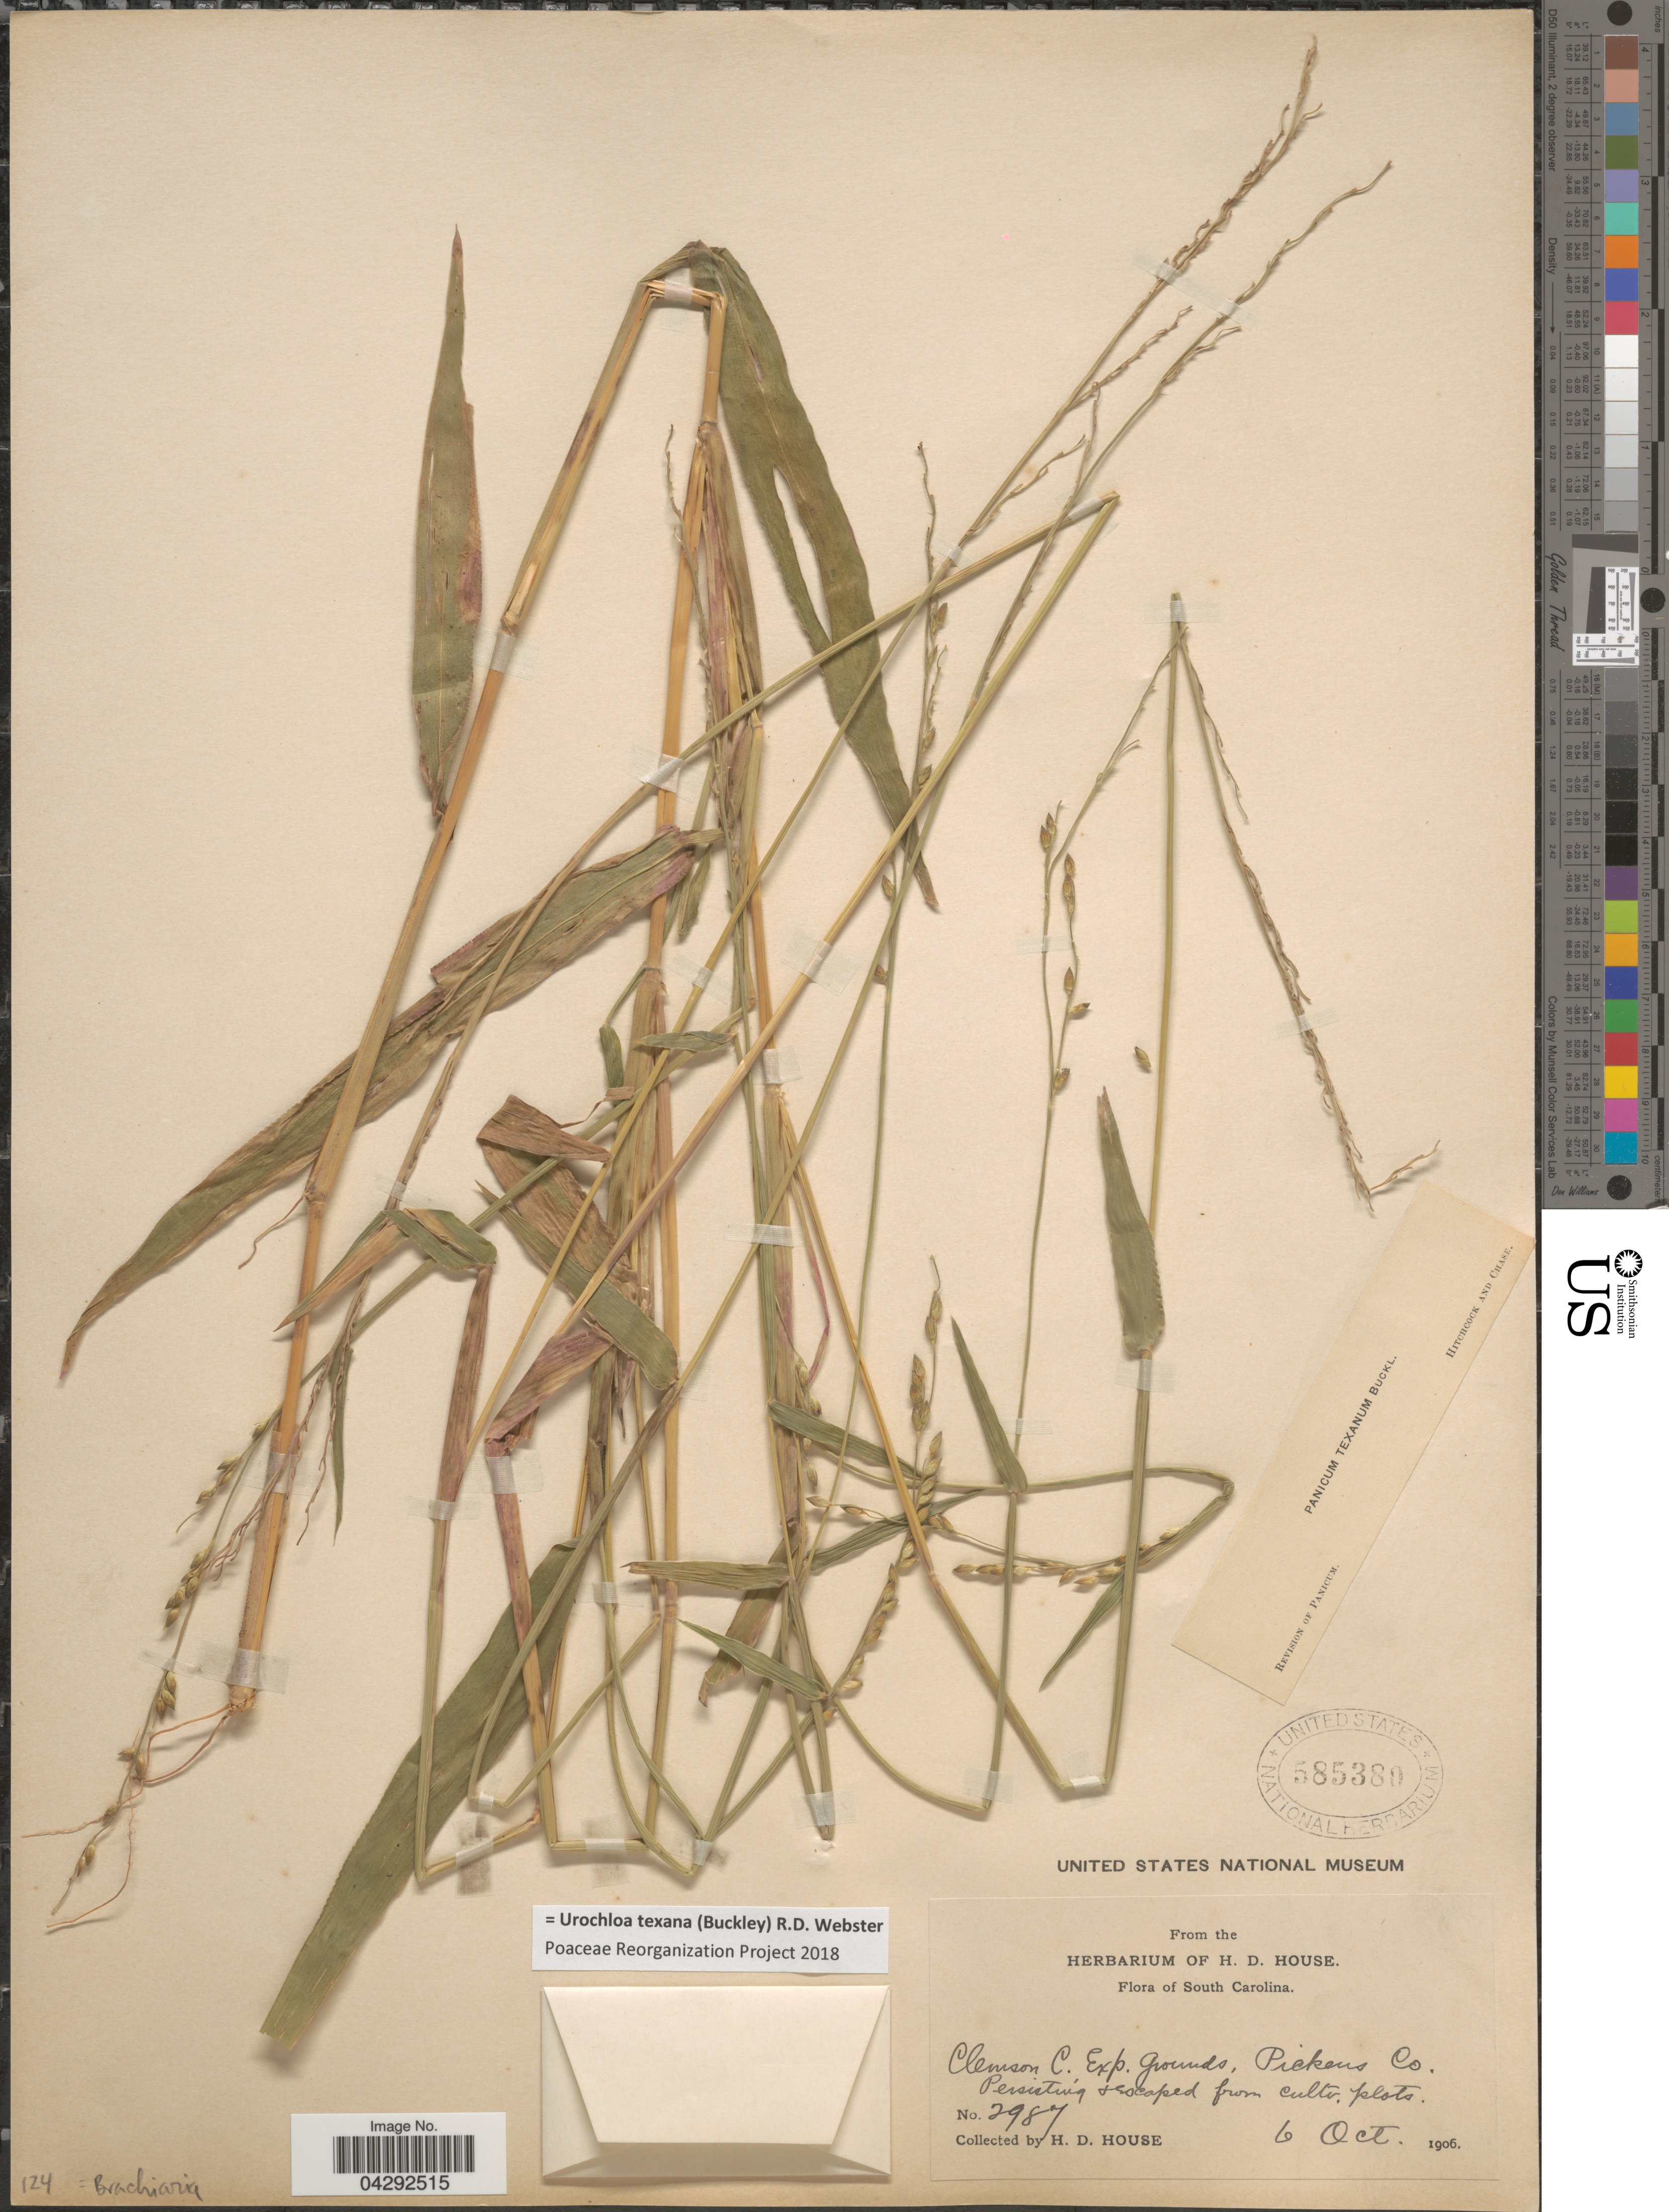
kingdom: Plantae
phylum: Tracheophyta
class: Liliopsida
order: Poales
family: Poaceae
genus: Urochloa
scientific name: Urochloa texana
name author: (Buckley) R.D. Webster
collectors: H. D. House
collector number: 2987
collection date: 1906-10-06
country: United States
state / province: South Carolina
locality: Clemson C. Exp. Grounds, Pickens Co.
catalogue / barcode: US 585380